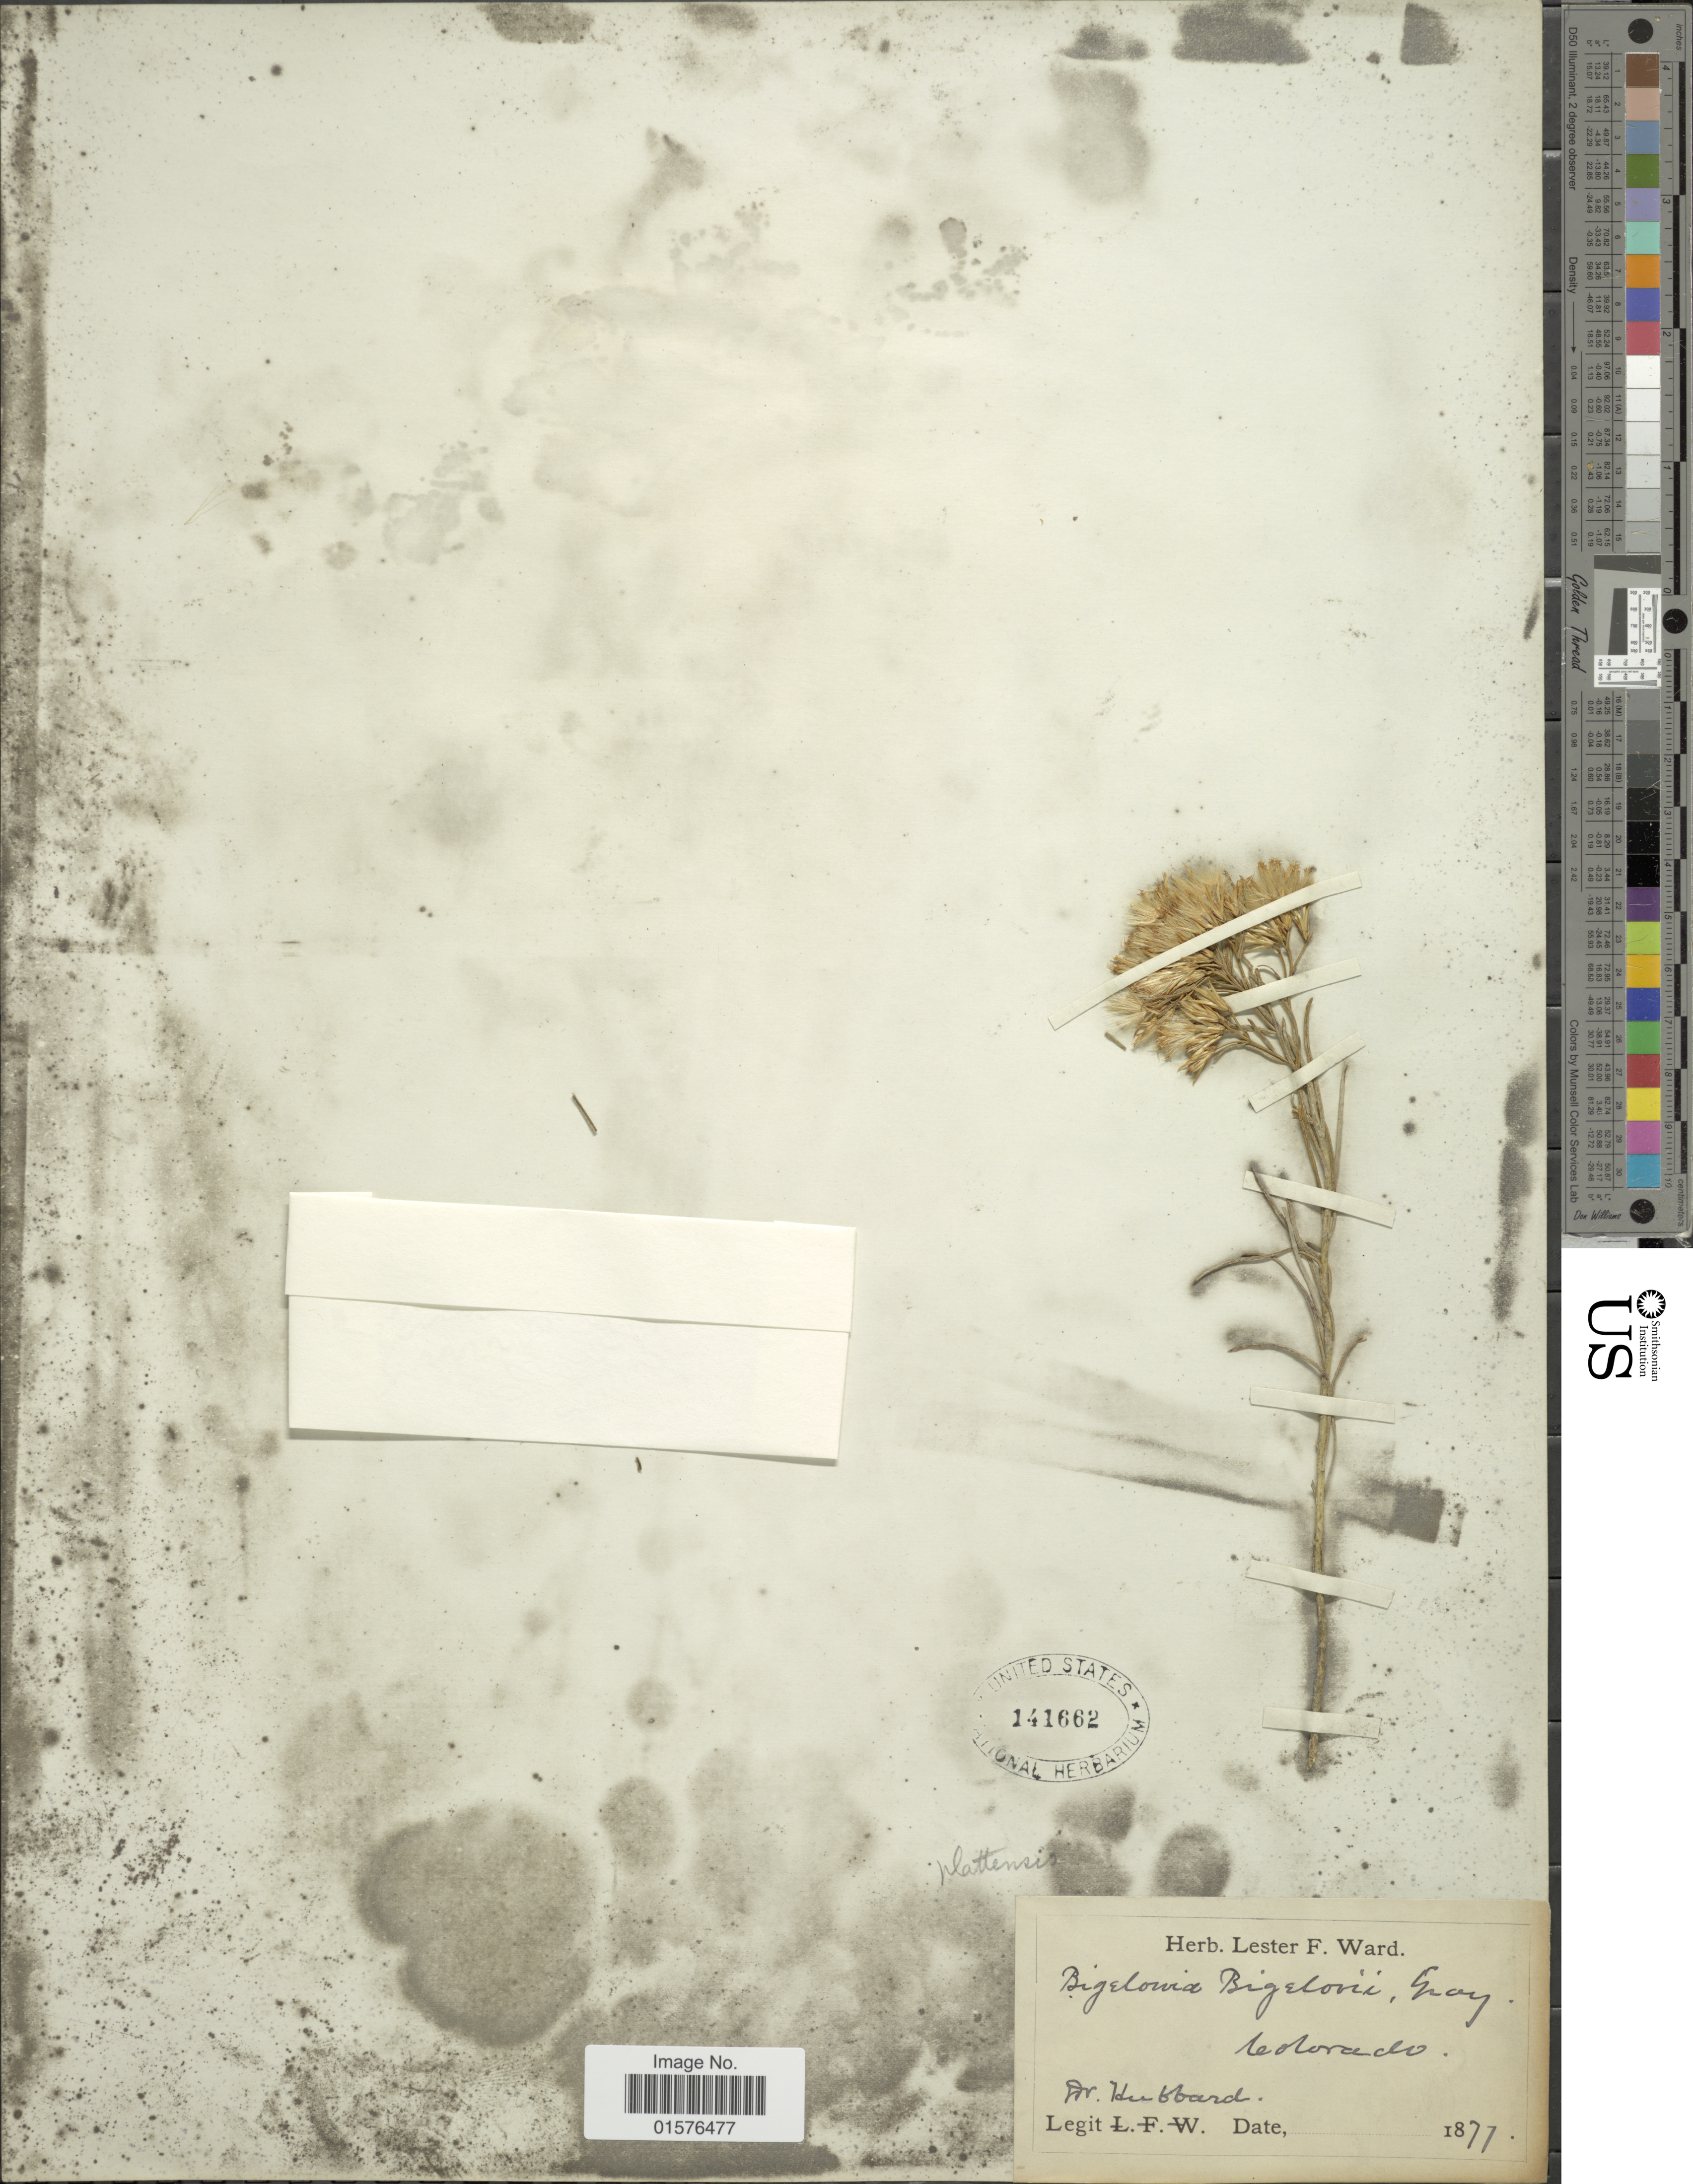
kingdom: Plantae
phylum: Tracheophyta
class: Magnoliopsida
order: Asterales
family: Asteraceae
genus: Ericameria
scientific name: Ericameria nauseosa var. graveolens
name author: (Nutt.) Reveal & Schuyler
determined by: Urbatsch, Lowell E., Curator (LSU), Louisiana State University (UNITED STATES)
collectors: Hubbard, --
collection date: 1877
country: United States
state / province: Colorado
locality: Colorado.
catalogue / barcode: US 141662